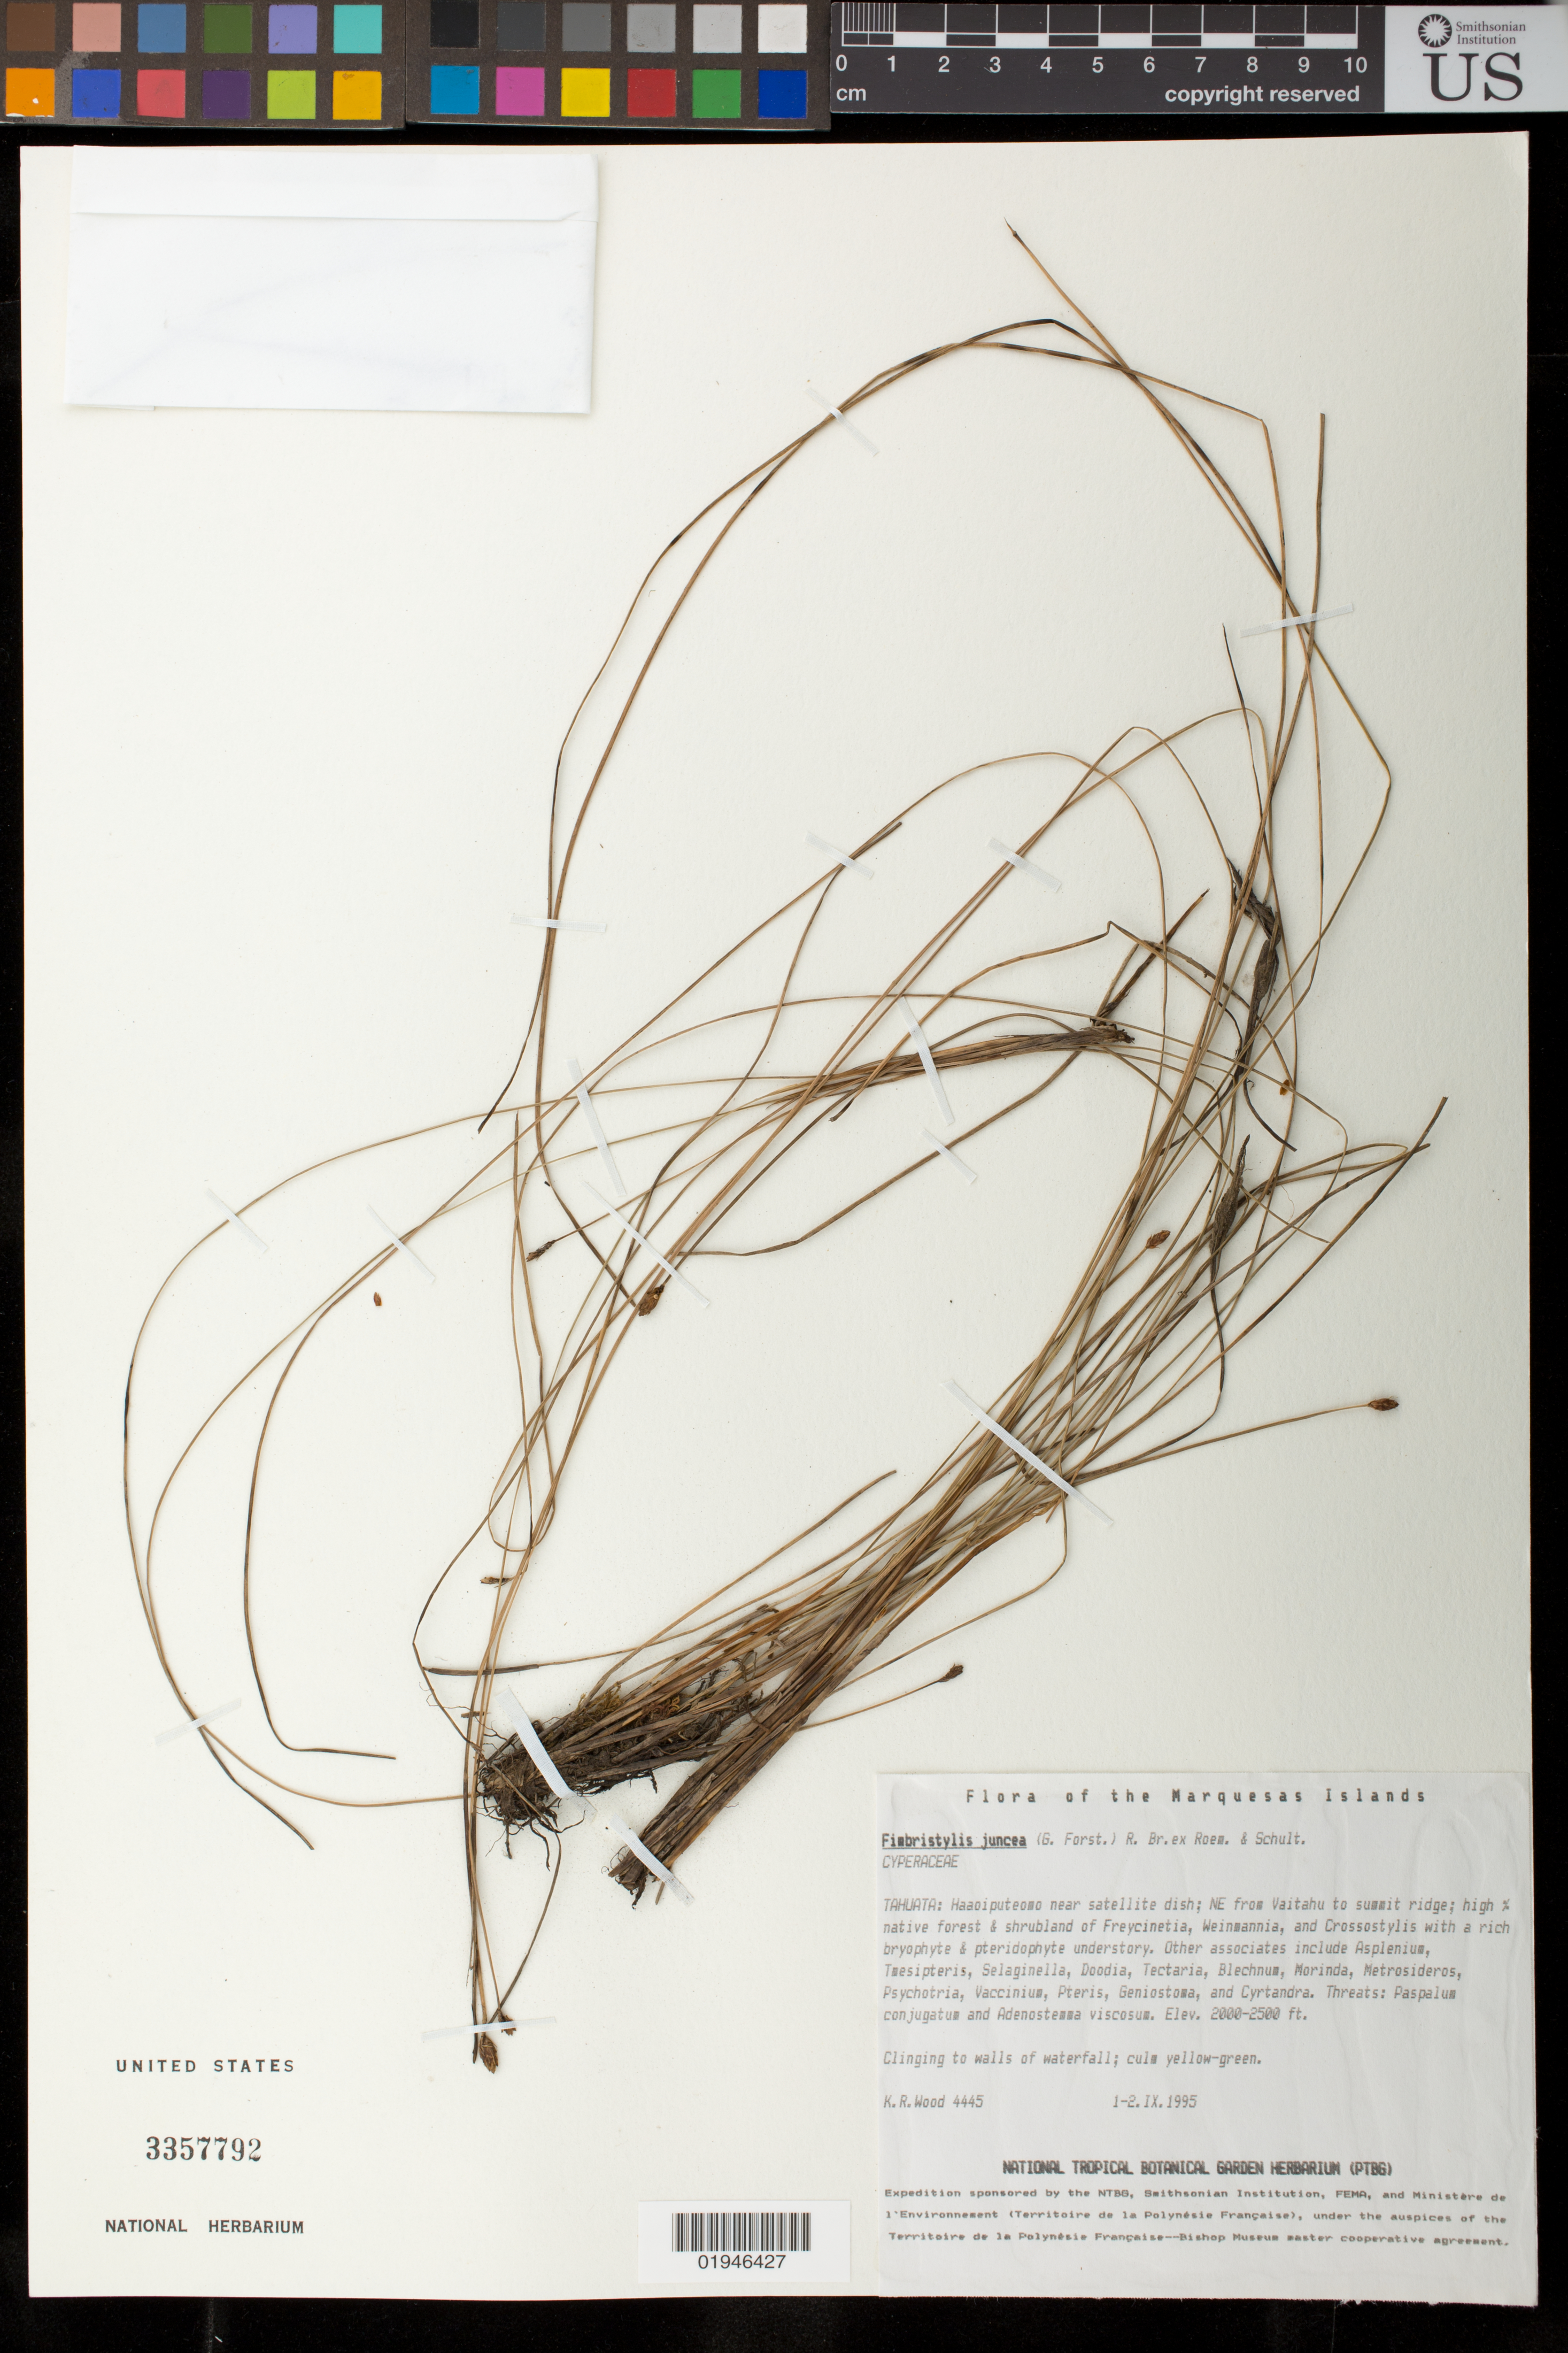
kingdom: Plantae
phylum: Tracheophyta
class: Liliopsida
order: Poales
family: Cyperaceae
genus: Fimbristylis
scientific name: Fimbristylis juncea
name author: (G. Forst.) Br. ex Roem. & Schult.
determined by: Wagner, W. L., (BOT), Smithsonian Institution - National Museum of Natural History (UNITED STATES)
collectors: K. R. Wood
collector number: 4445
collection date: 1995-09-01/1995-09-02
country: French Polynesia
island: Tahuata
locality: Haaoiputeoma, near satelite dish, NE from Vaitahu to summit ridge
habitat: High % native forest & shrubland of Freycinetia-Weinmannia w/ Crossostylis; bryophyte & pteridophyte understory; clinging to waterfall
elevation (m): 610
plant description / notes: Paspalum conjugatum, Adenostemma viscosum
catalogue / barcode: US 3357792